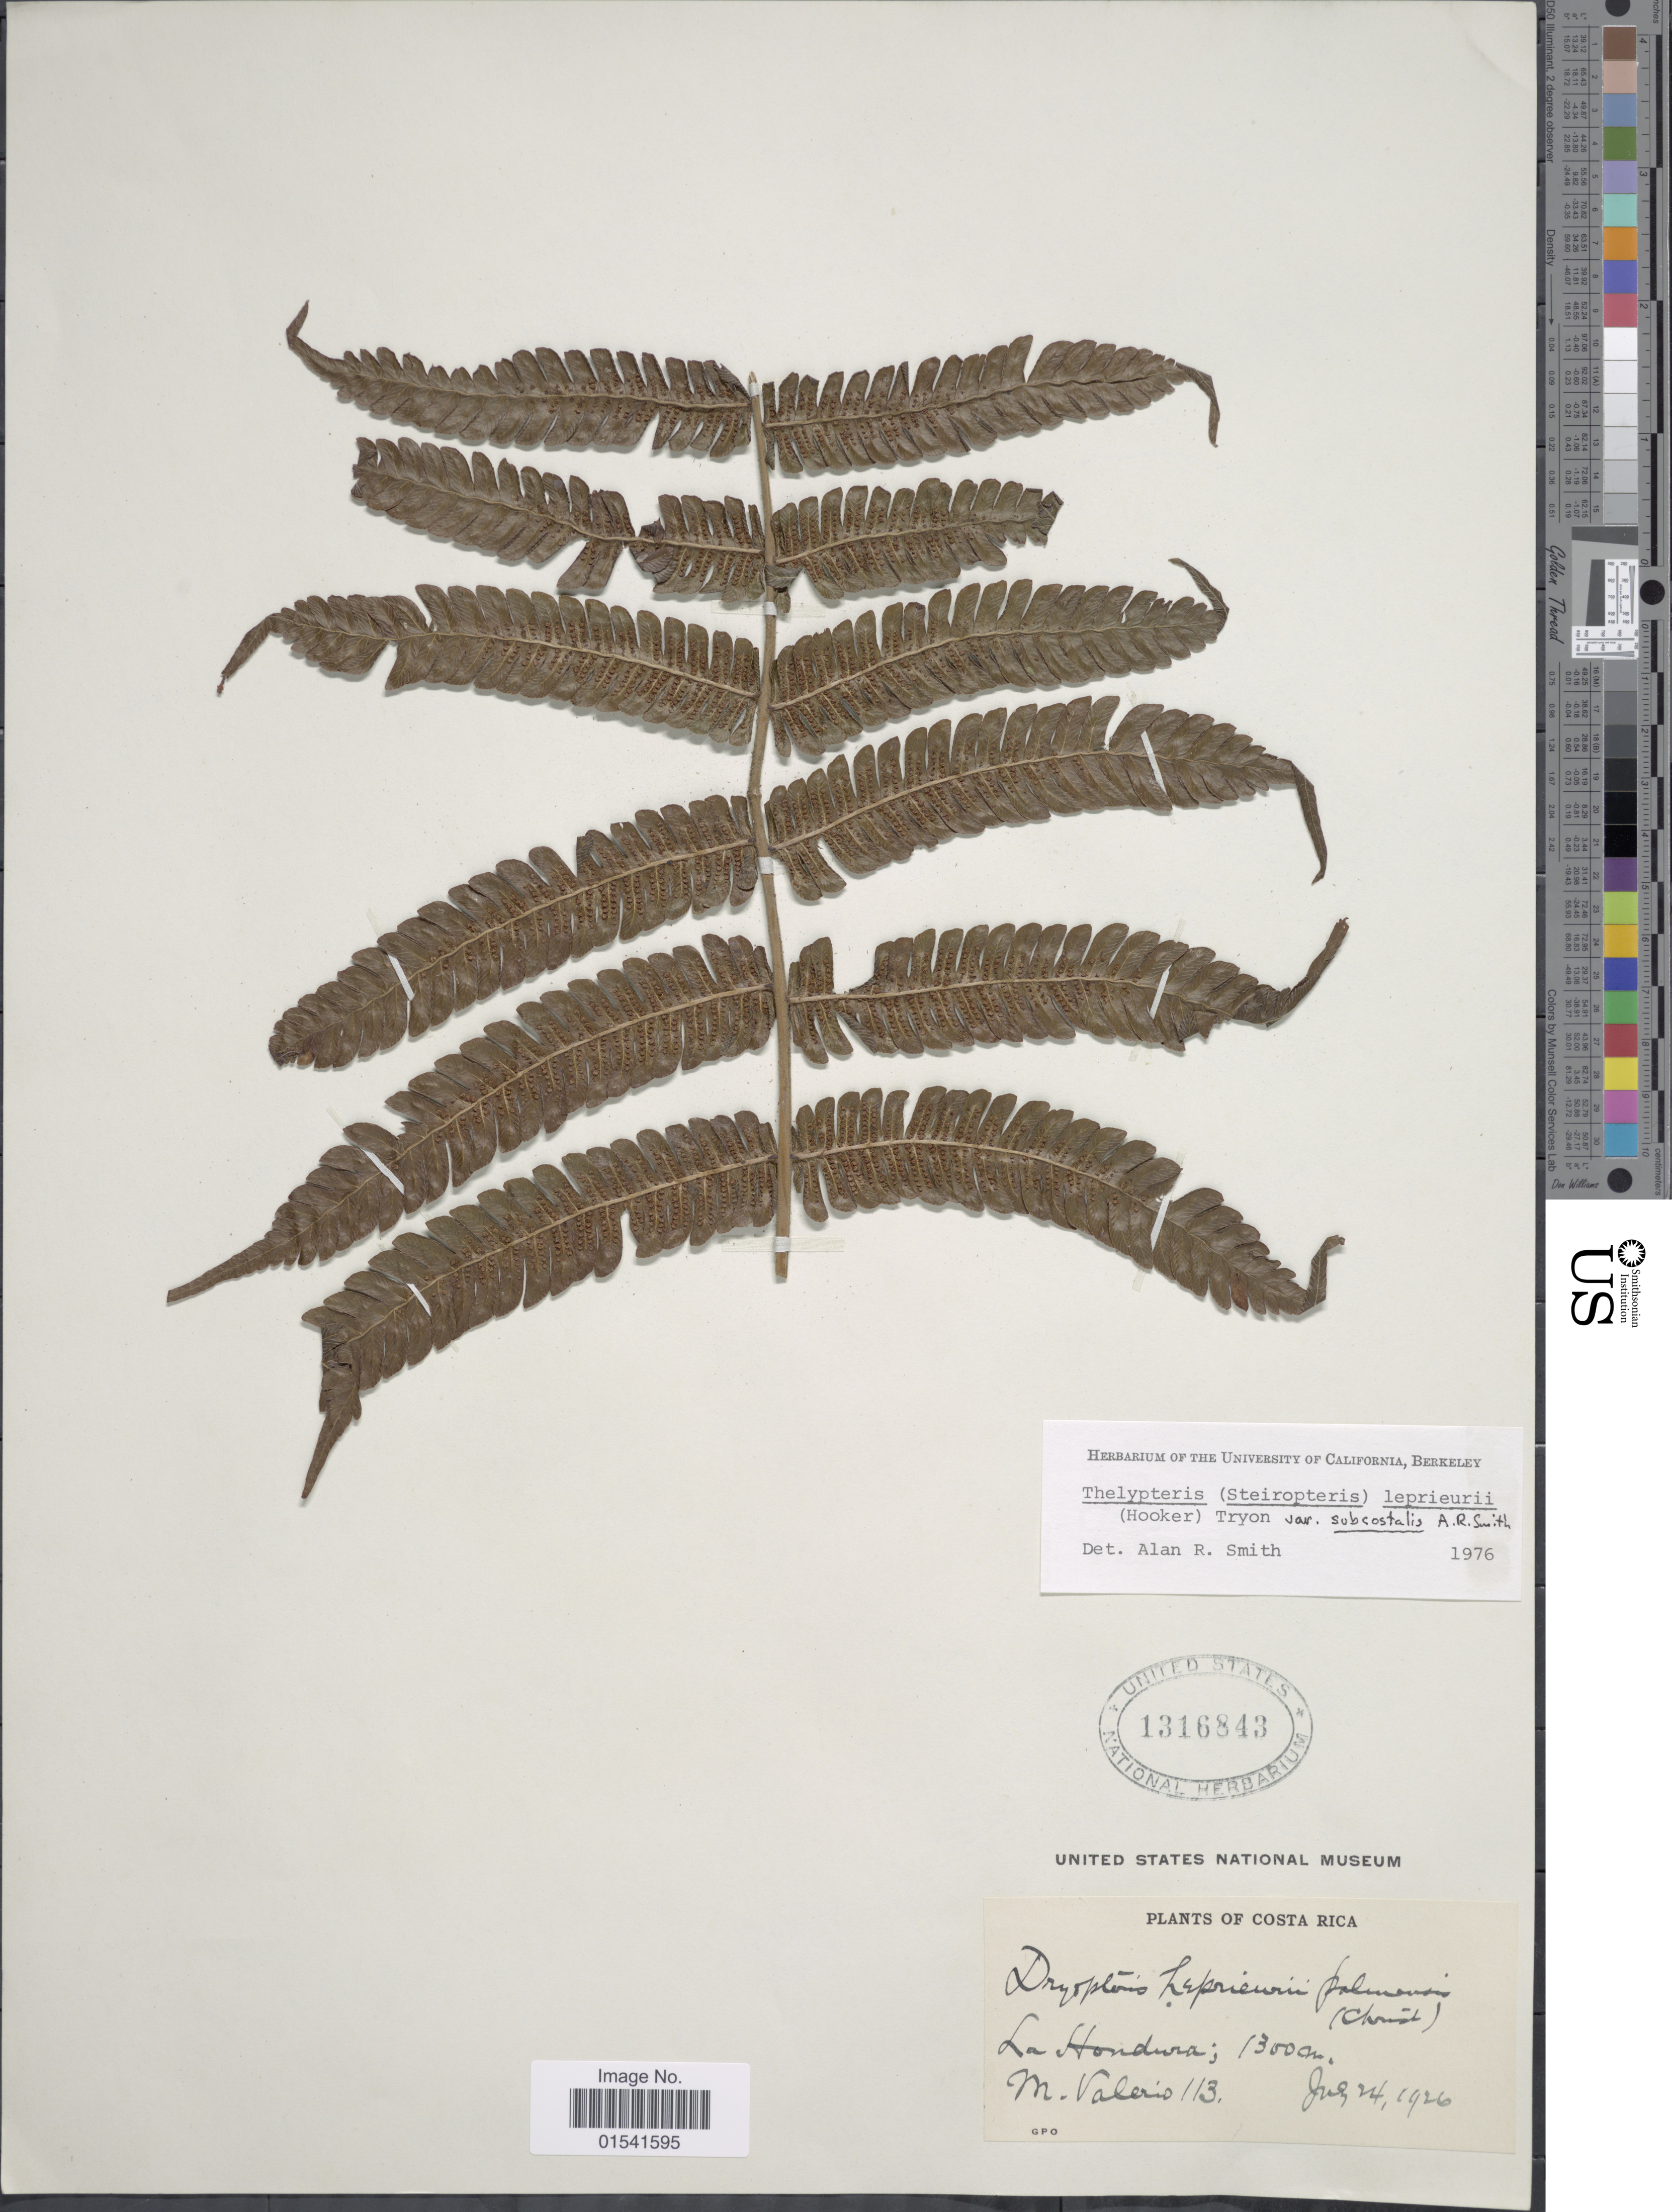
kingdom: Plantae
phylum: Tracheophyta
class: Polypodiopsida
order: Polypodiales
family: Thelypteridaceae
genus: Steiropteris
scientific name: Steiropteris leprieurii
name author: (Hook. f.) Pic. Serm.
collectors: M. Valerio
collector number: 113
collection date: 1926-07-24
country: Costa Rica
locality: La Hondura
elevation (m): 1300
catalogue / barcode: US 1316843